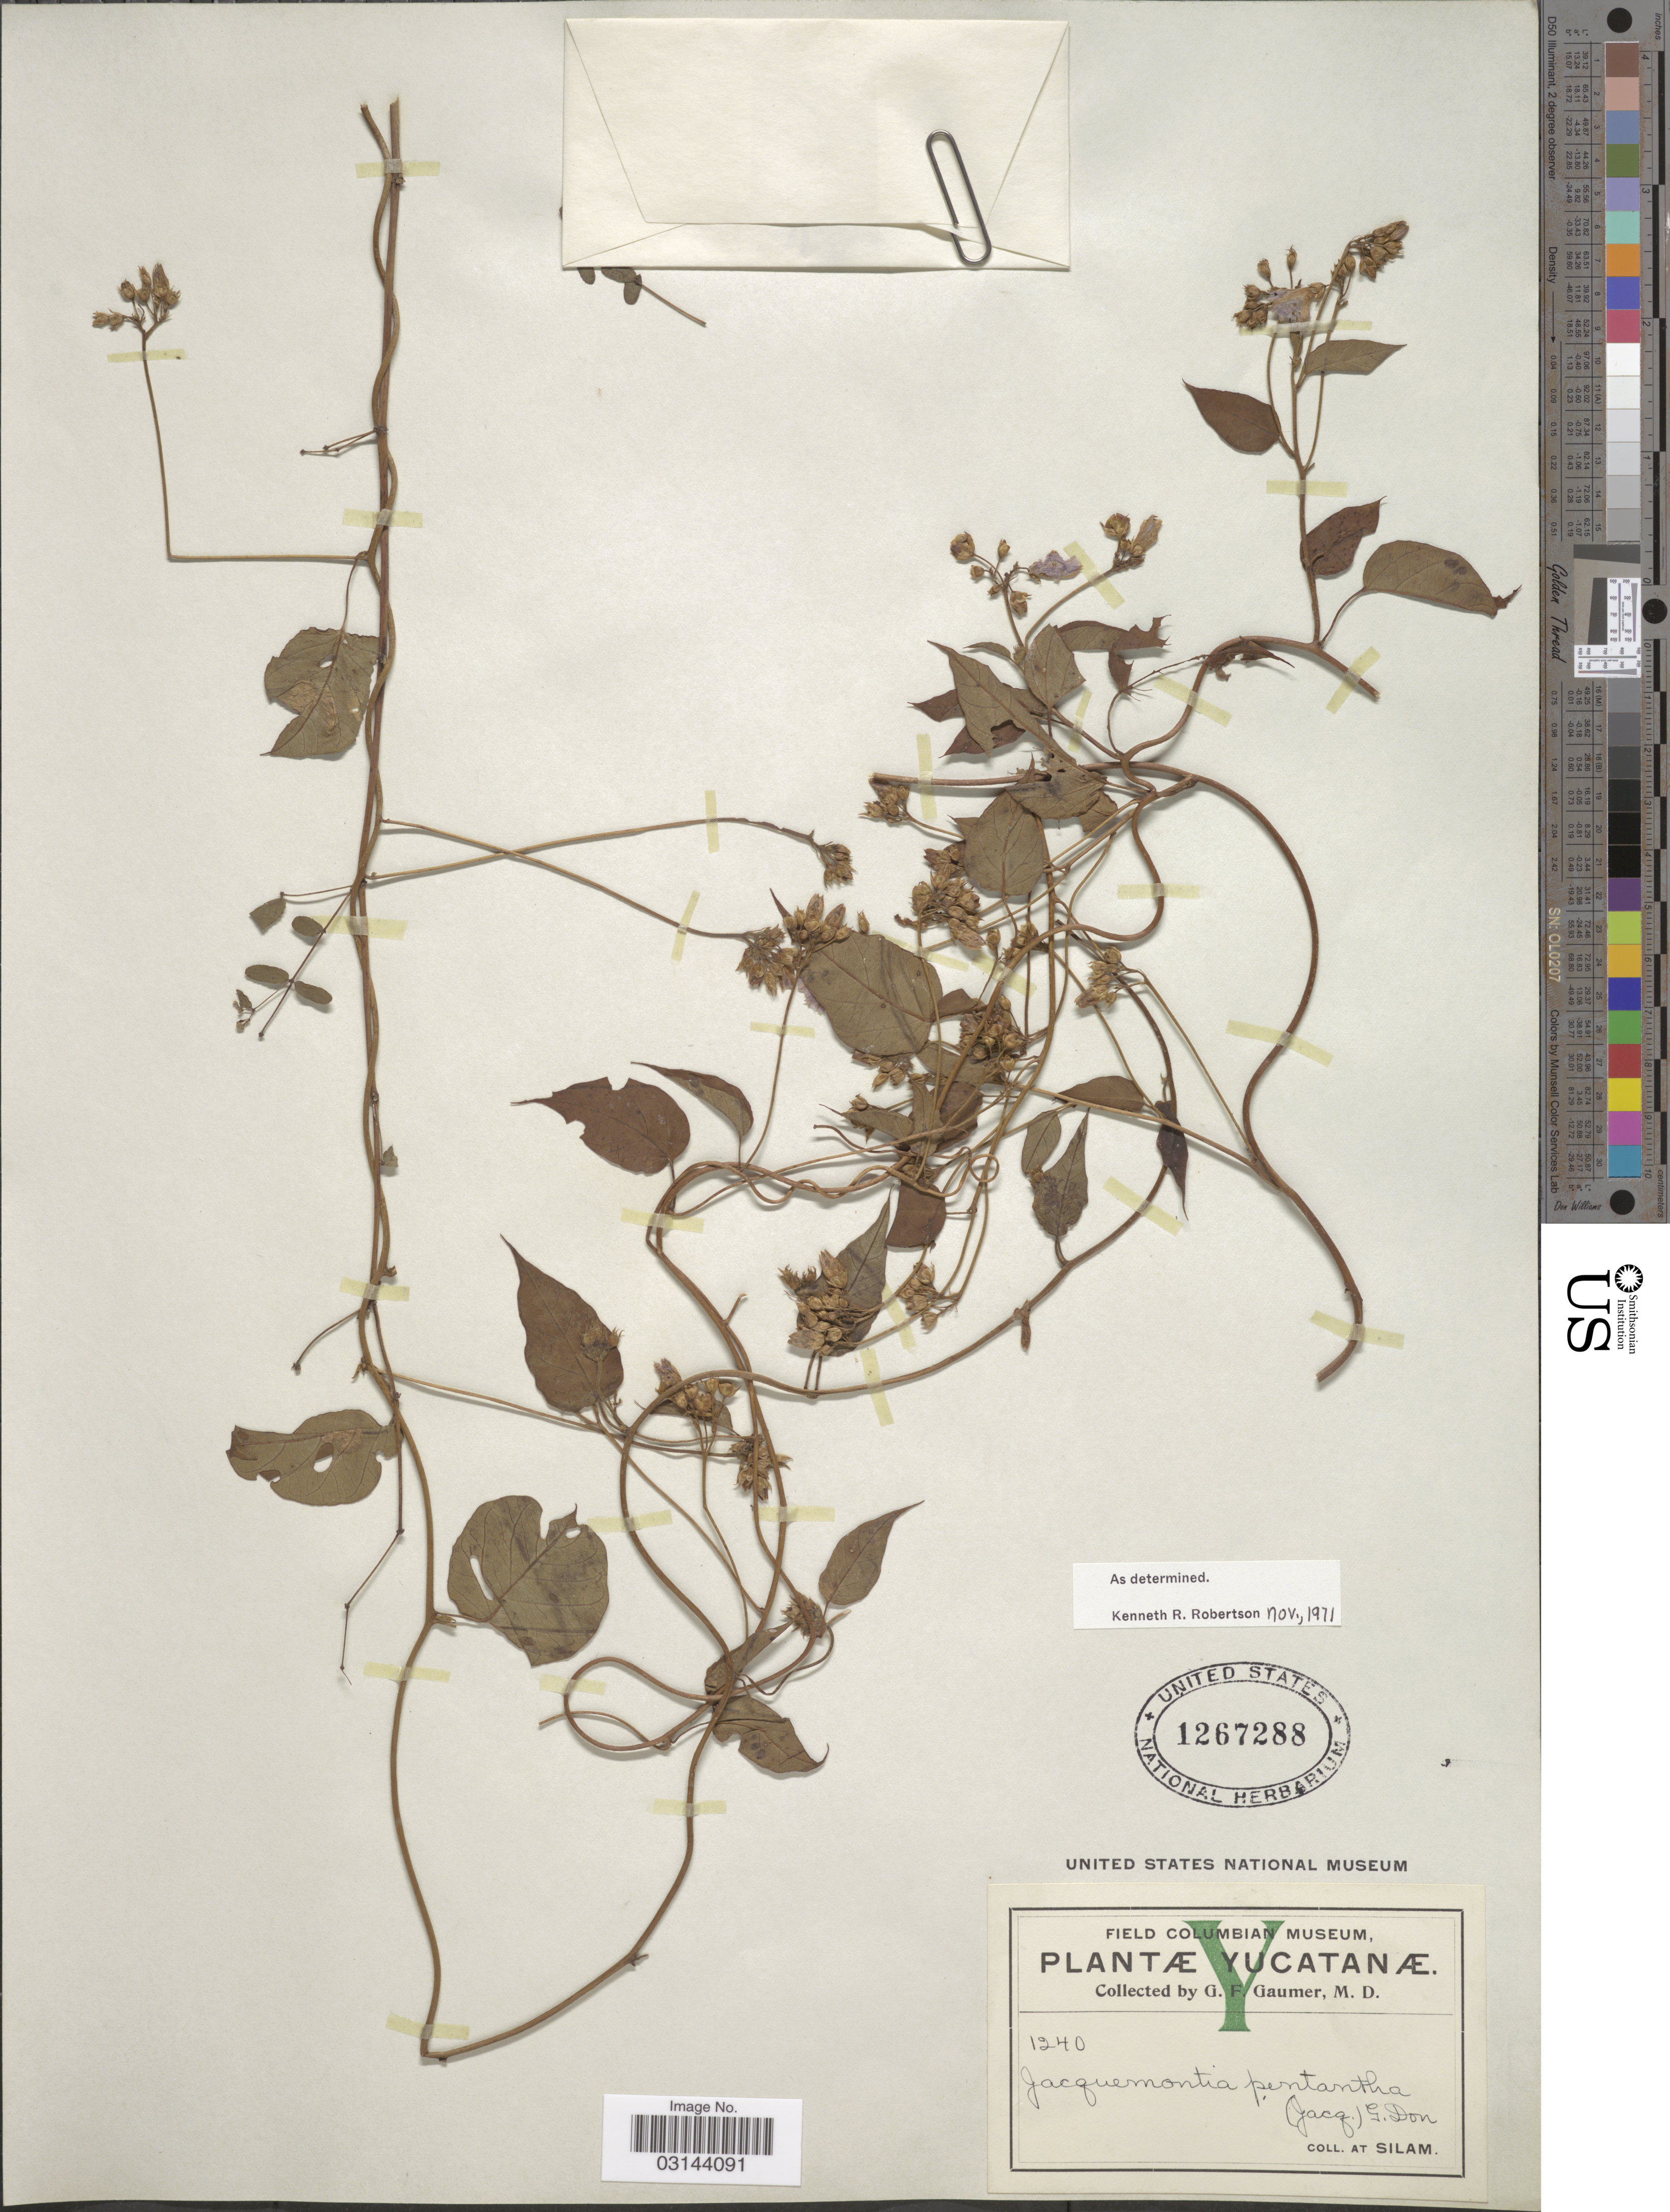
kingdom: Plantae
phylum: Tracheophyta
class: Magnoliopsida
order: Solanales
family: Convolvulaceae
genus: Jacquemontia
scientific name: Jacquemontia pentanthos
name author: (Jacq.) G. Don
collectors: G. F. Gaumer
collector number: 1240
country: Mexico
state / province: Yucatán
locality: Yucatanæ, At Silam.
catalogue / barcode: US 1267288